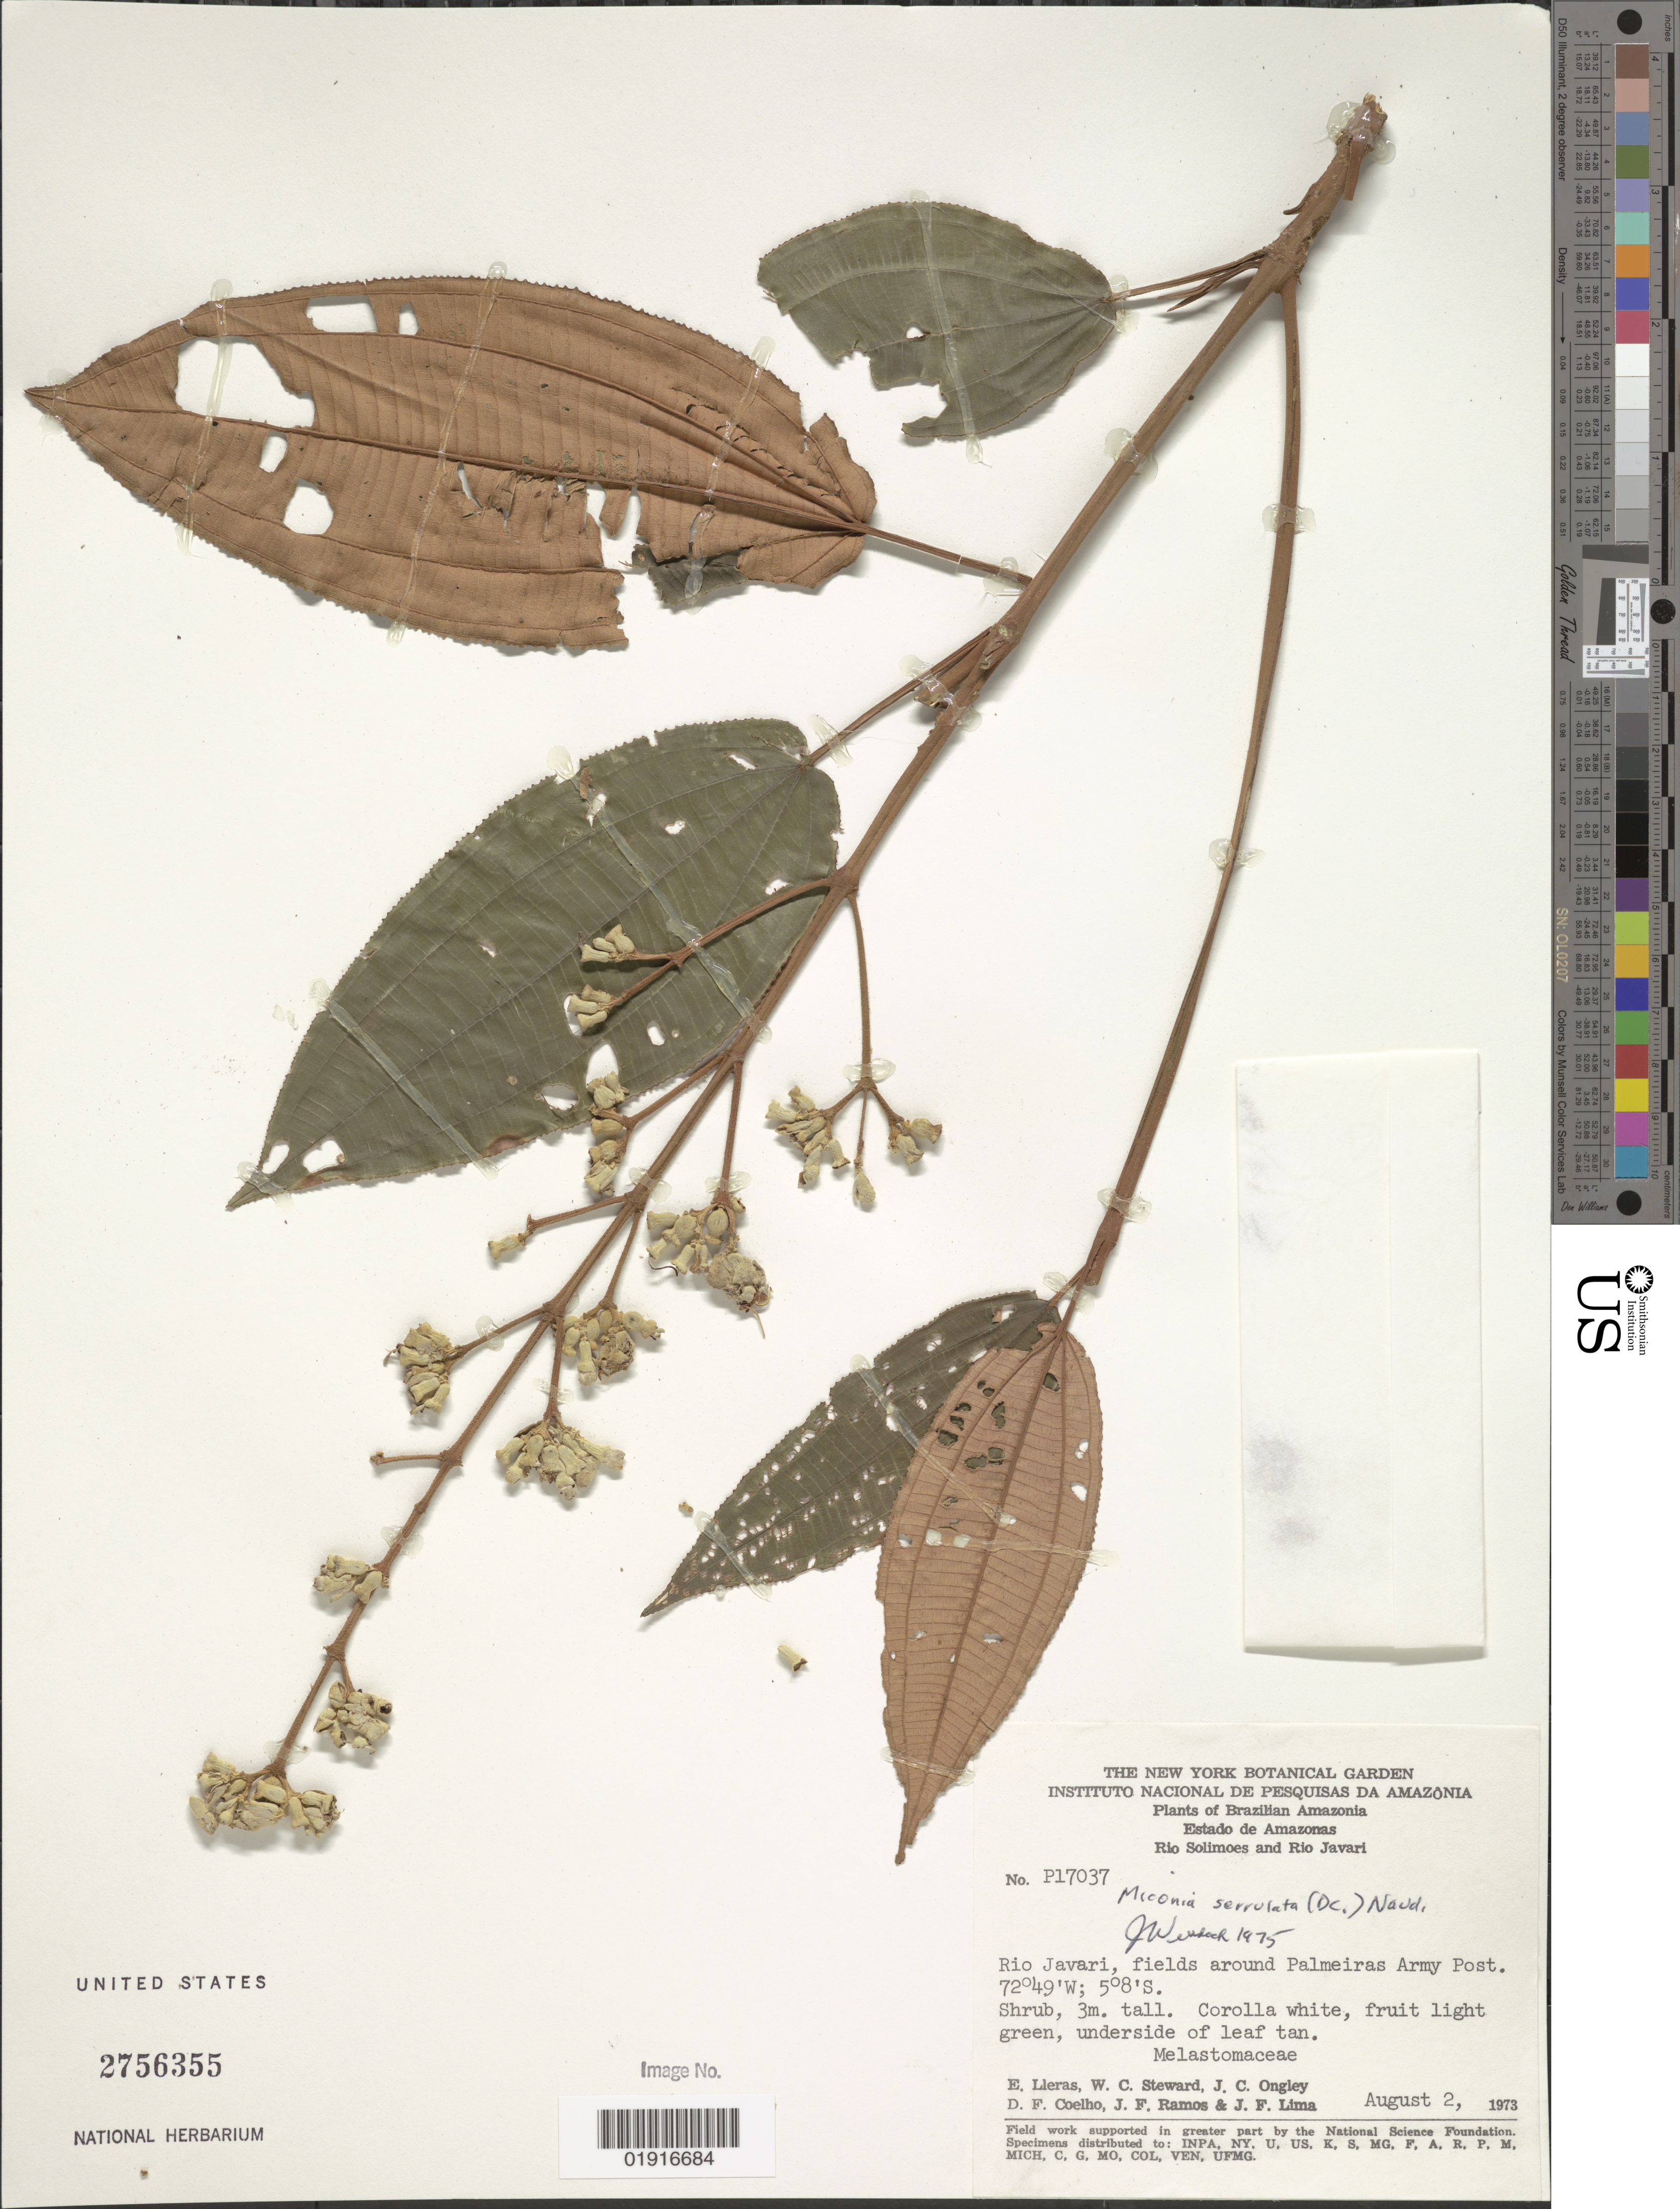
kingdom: Plantae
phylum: Tracheophyta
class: Magnoliopsida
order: Myrtales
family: Melastomataceae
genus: Miconia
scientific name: Miconia serrulata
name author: (DC.) Naudin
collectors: E. Lleras, W. C. Steward, J. C. Ongley, D. F. Coêlho, J. F. Ramos & et al.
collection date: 1973-08-02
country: Peru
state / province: Amazonas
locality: Rio Javari, fields grounds Palmeiras Army Post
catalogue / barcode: US 2756355